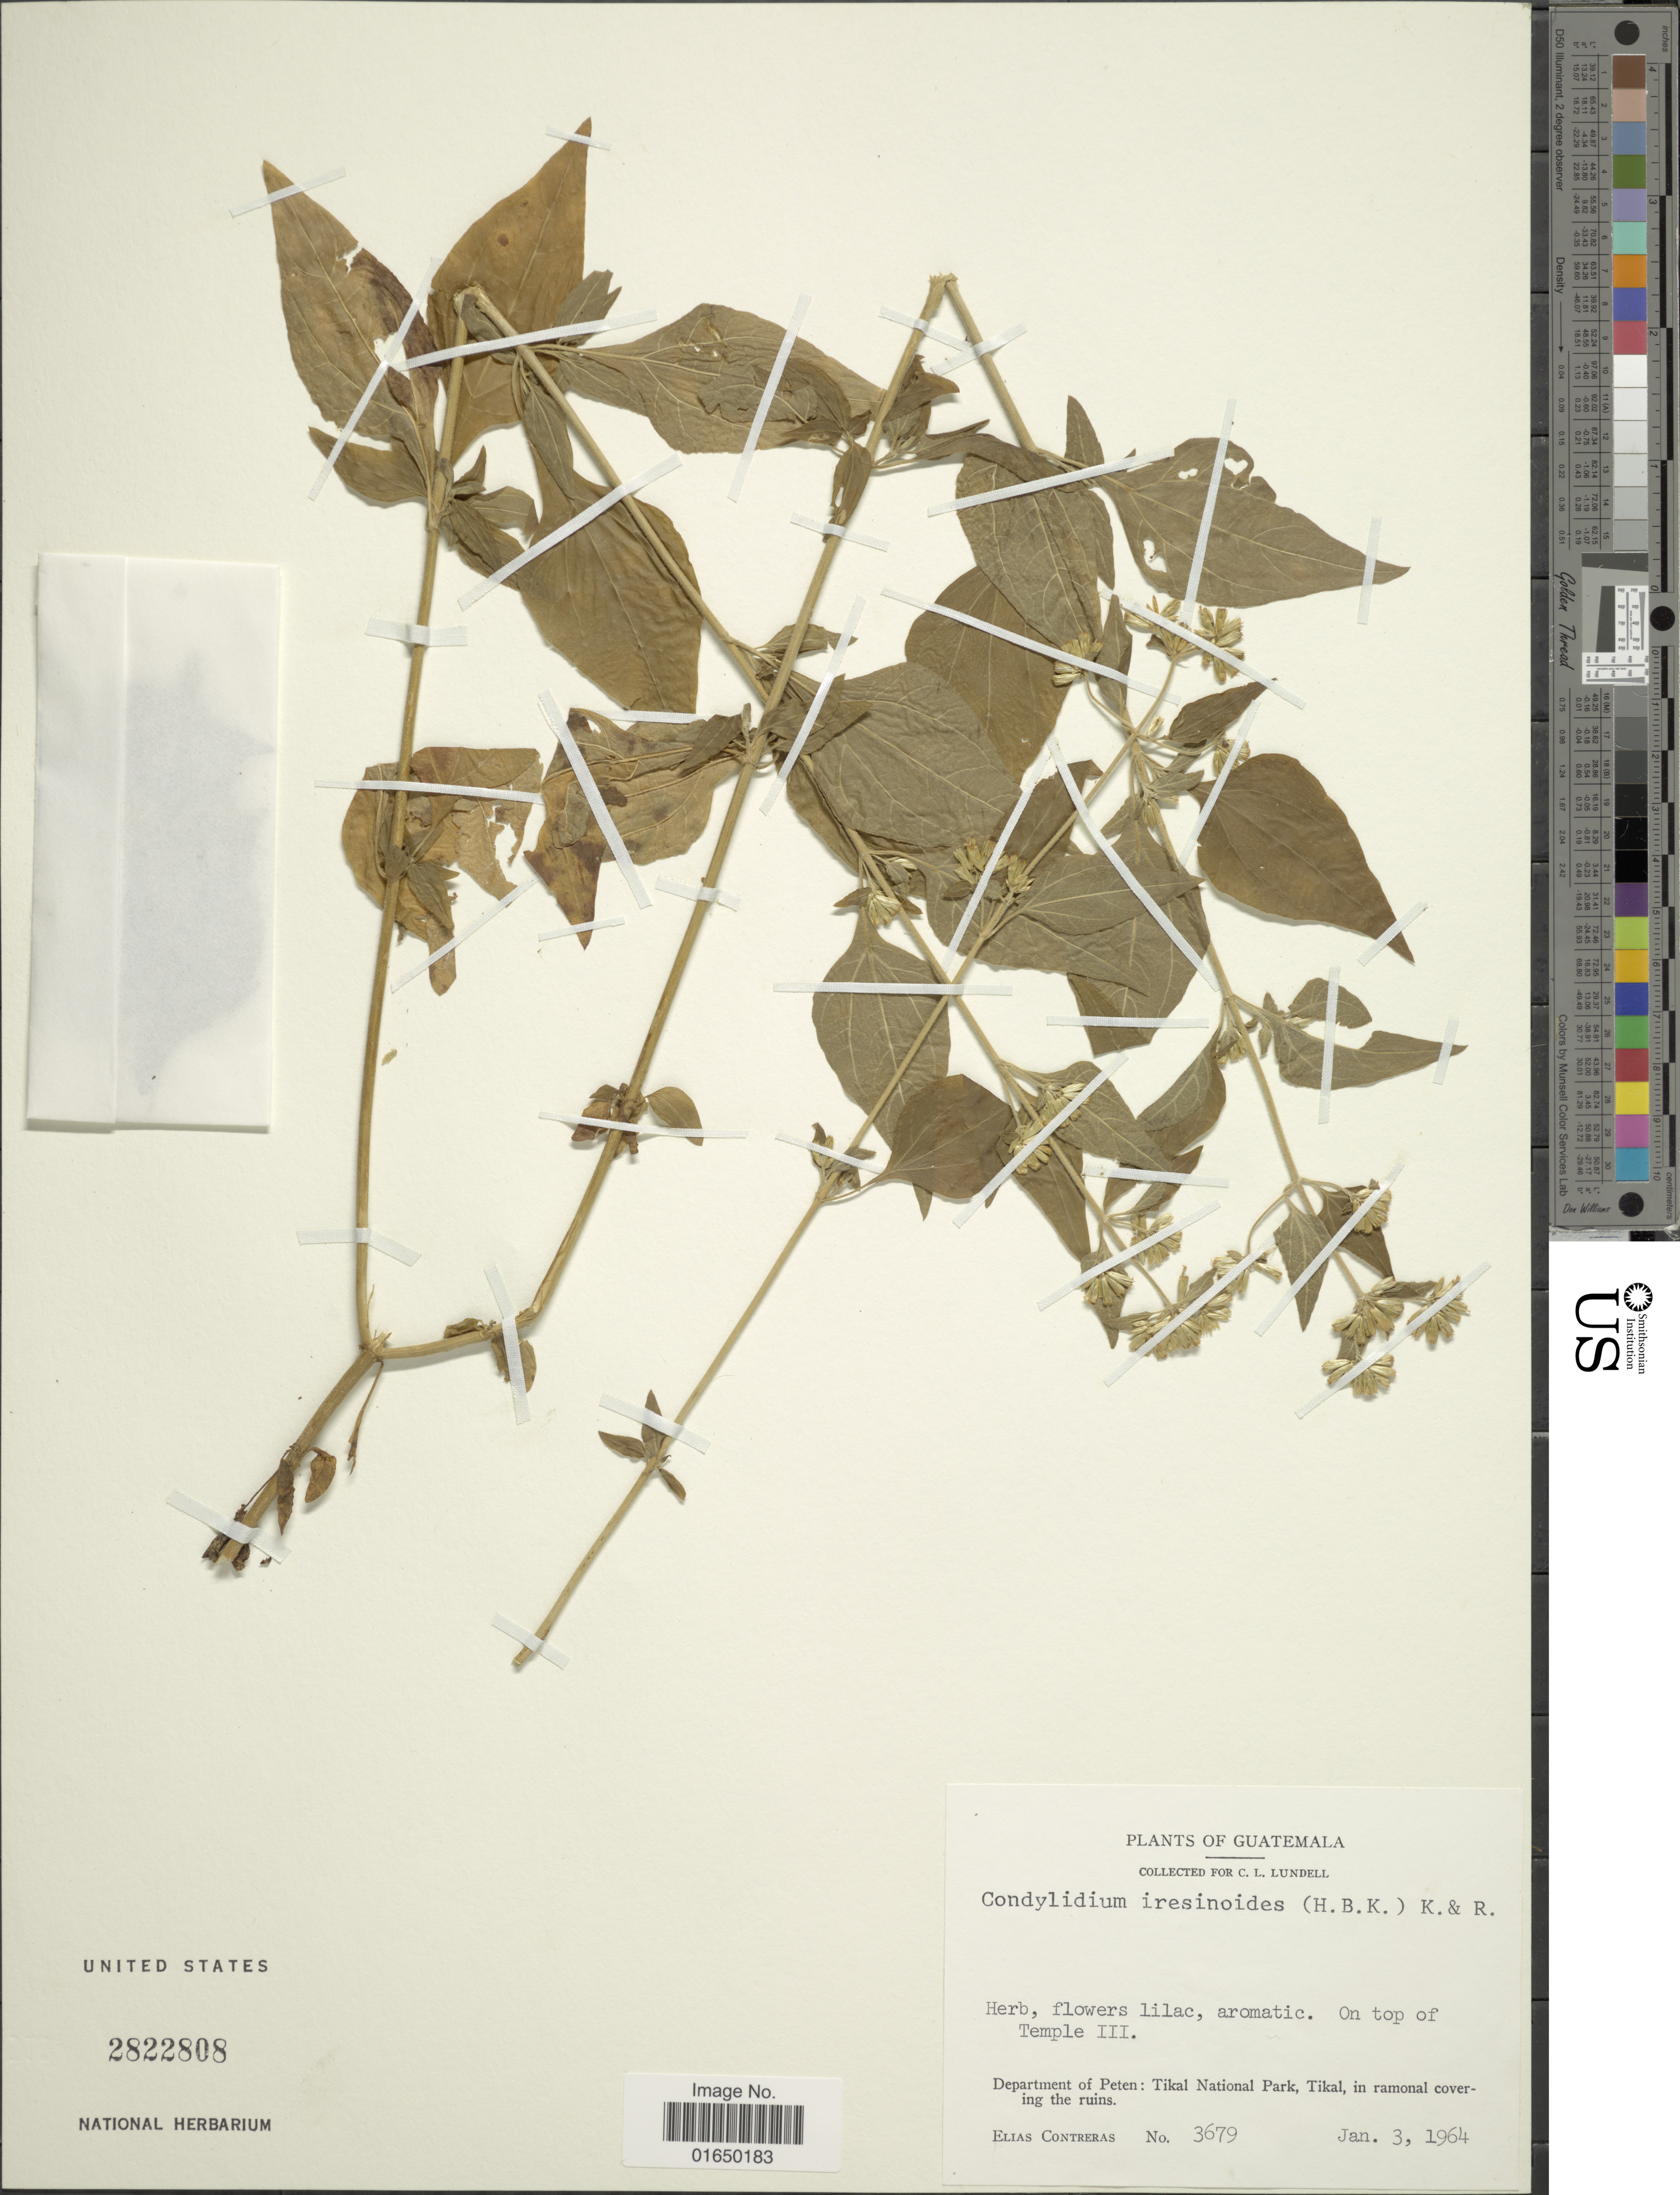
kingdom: Plantae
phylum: Tracheophyta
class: Magnoliopsida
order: Asterales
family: Asteraceae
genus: Condylidium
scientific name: Condylidium iresinoides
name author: (Kunth) R.M. King & H. Rob.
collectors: E. Contreras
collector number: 3679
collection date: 1964-01-03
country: Guatemala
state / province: El Petén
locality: Department of Peten: Tikal National Park, Tikal, in ramonal covering the ruins. On top of Temple III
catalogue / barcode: US 2822808